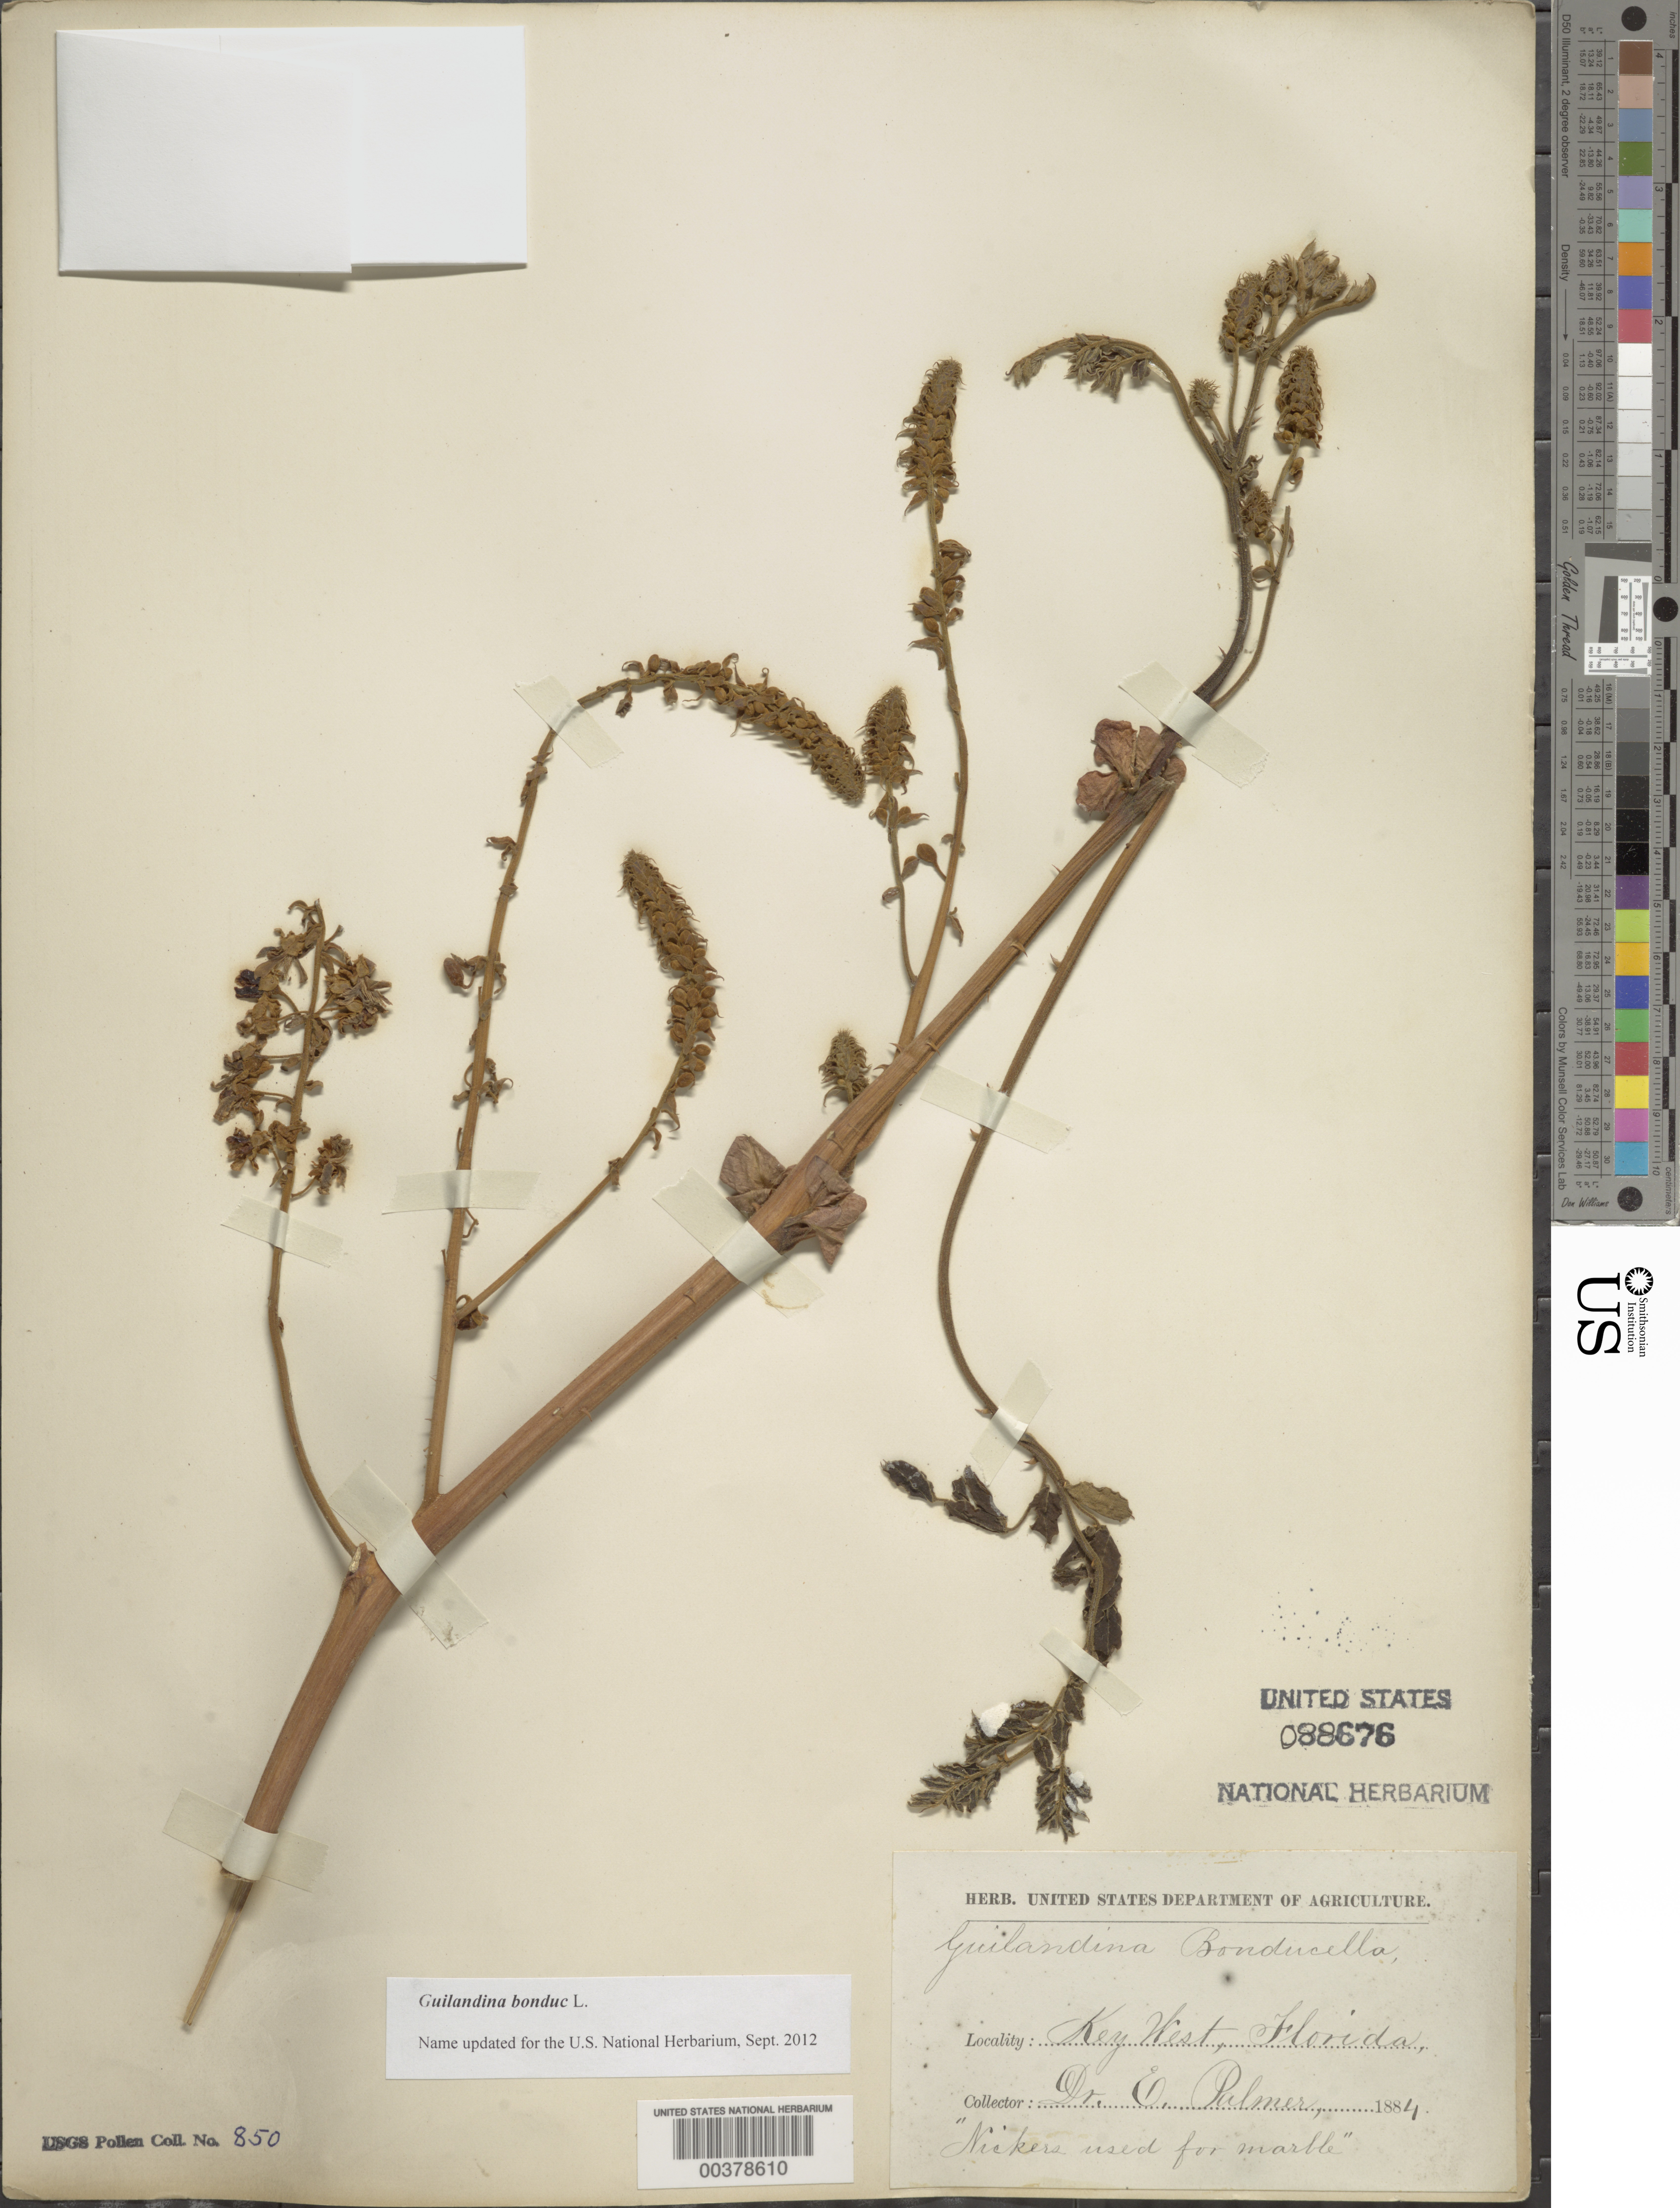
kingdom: Plantae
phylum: Tracheophyta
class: Magnoliopsida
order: Fabales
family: Fabaceae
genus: Guilandina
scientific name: Guilandina bonduc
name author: L.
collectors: E. Palmer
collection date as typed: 1884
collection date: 1884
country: United States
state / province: Florida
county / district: Monroe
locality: Key west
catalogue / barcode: US 88676